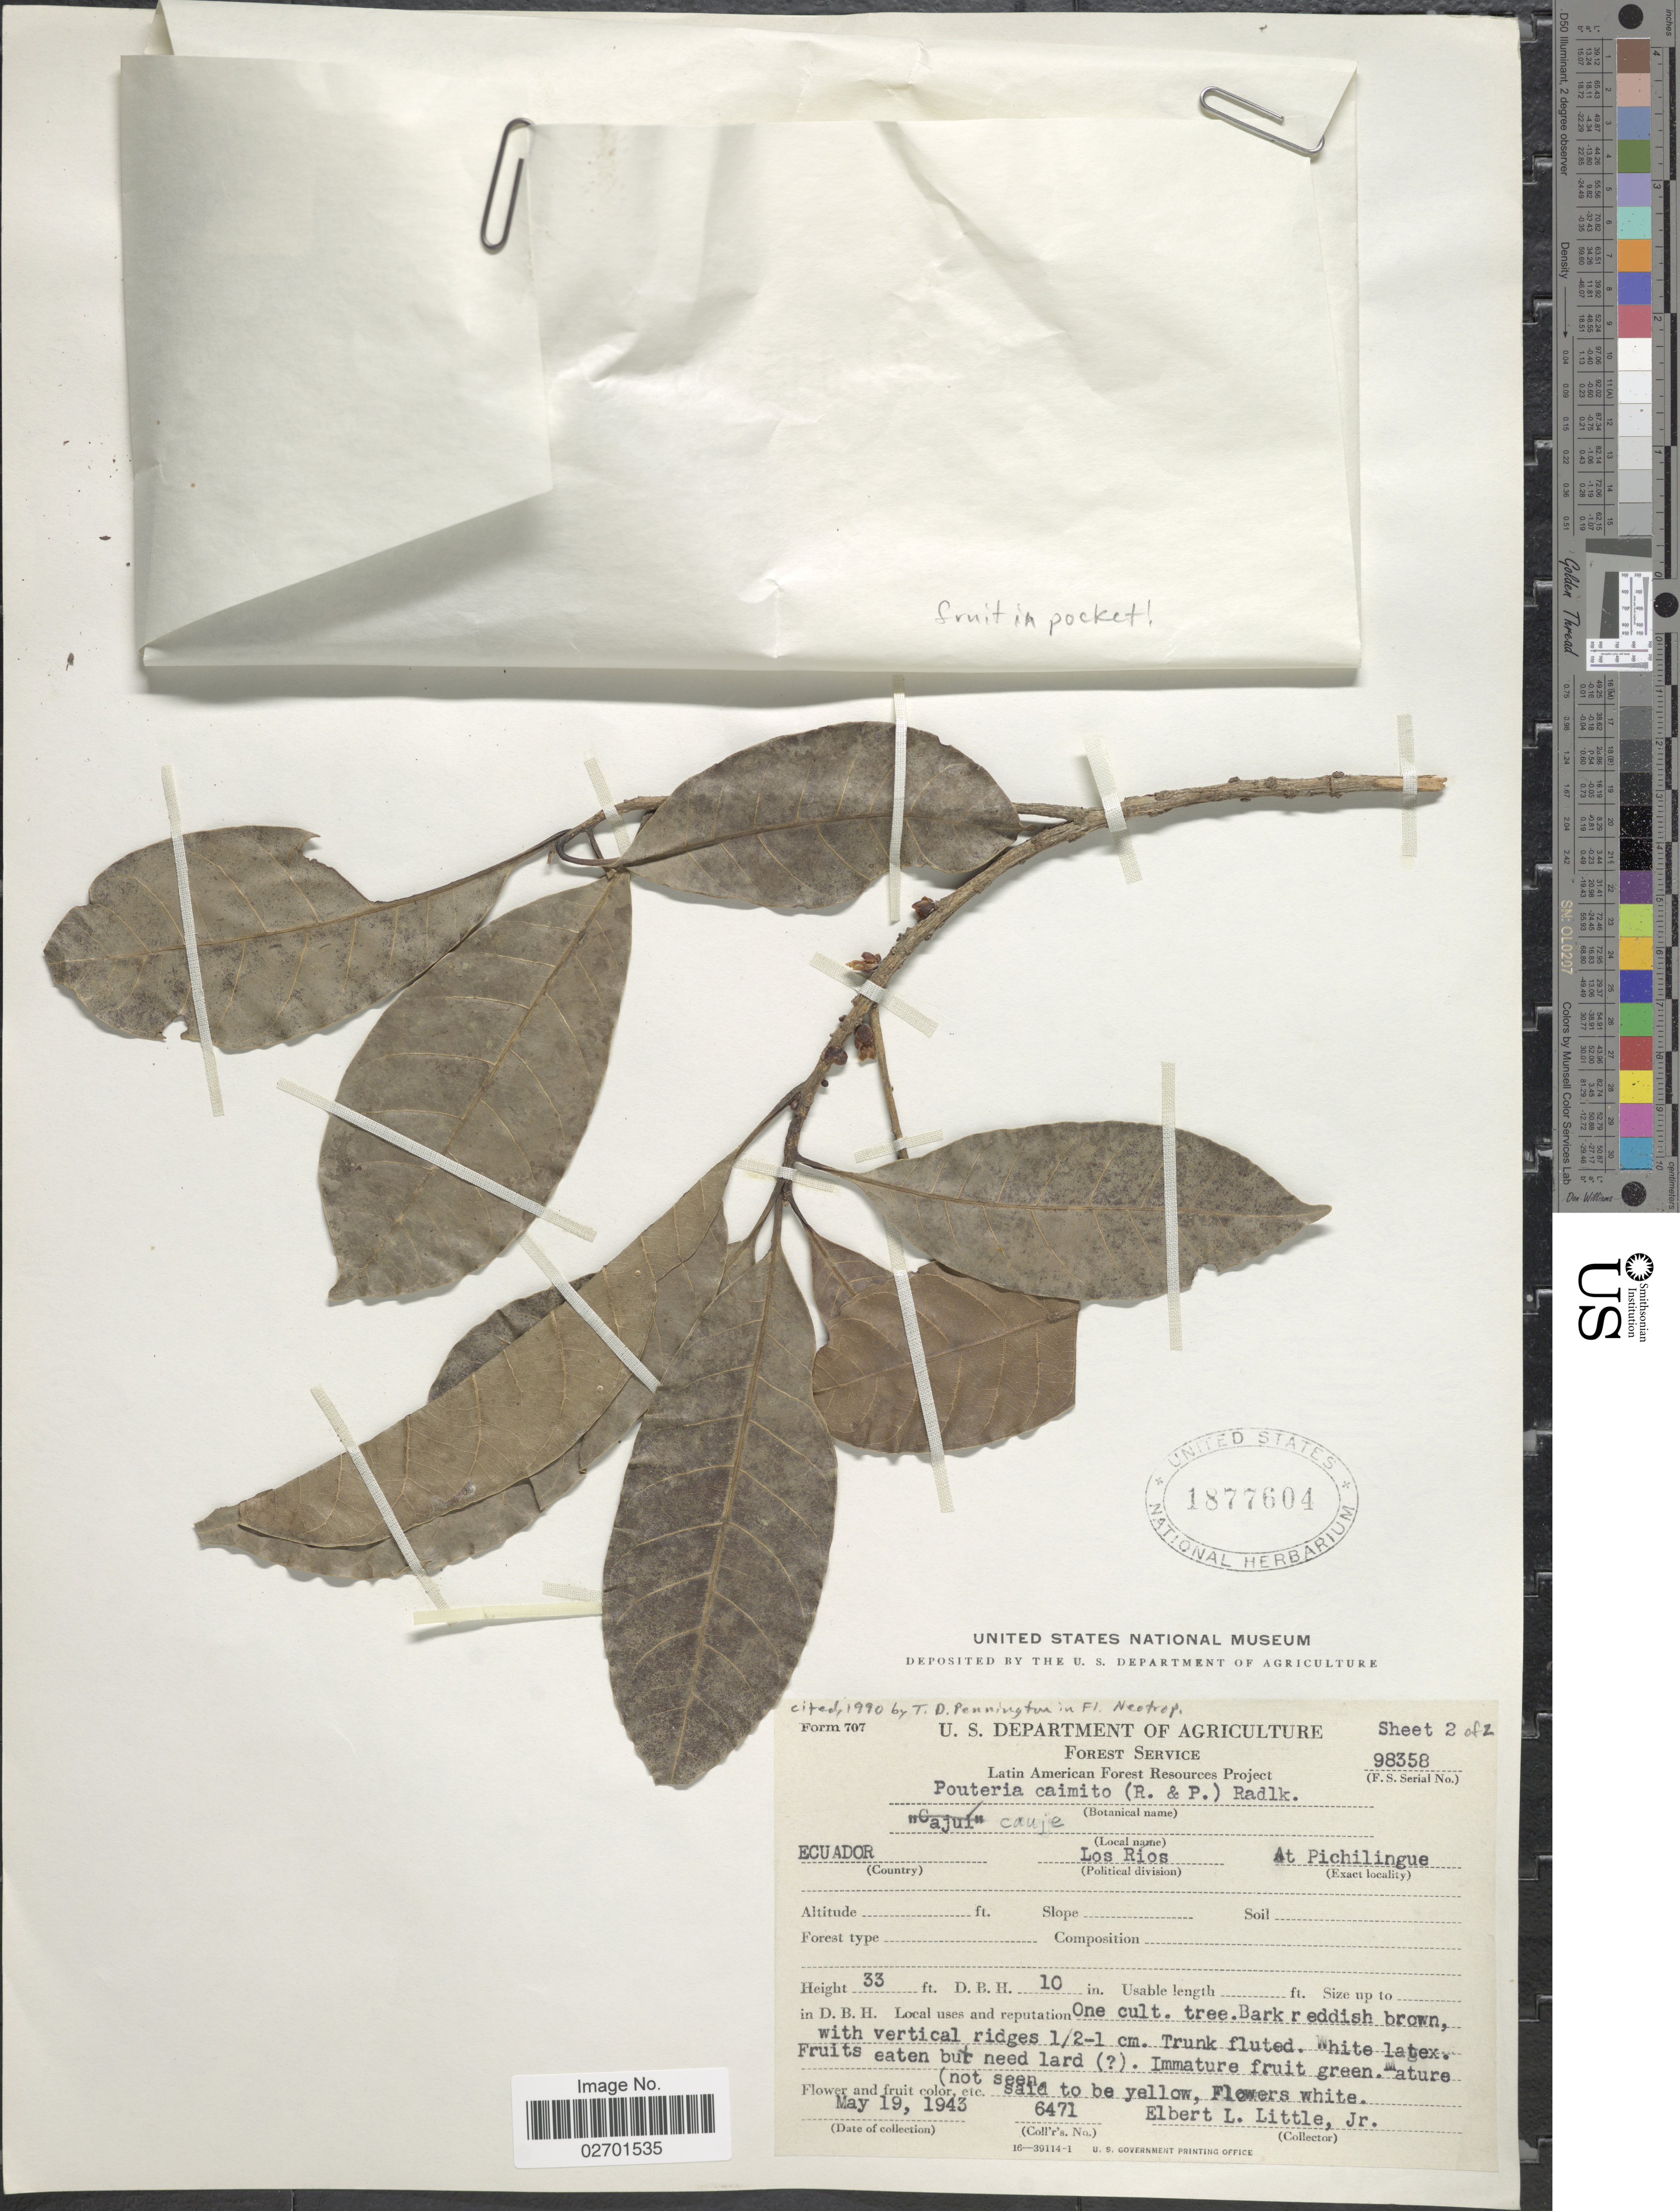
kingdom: Plantae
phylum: Tracheophyta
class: Magnoliopsida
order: Ericales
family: Sapotaceae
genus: Pouteria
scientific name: Pouteria caimito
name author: (Ruiz & Pav.) Radlk.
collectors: E. L. Little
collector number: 6471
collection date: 1943-05-19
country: Ecuador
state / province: Los Ríos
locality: Pichilingue, one cult. tree.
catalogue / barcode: US 1877604